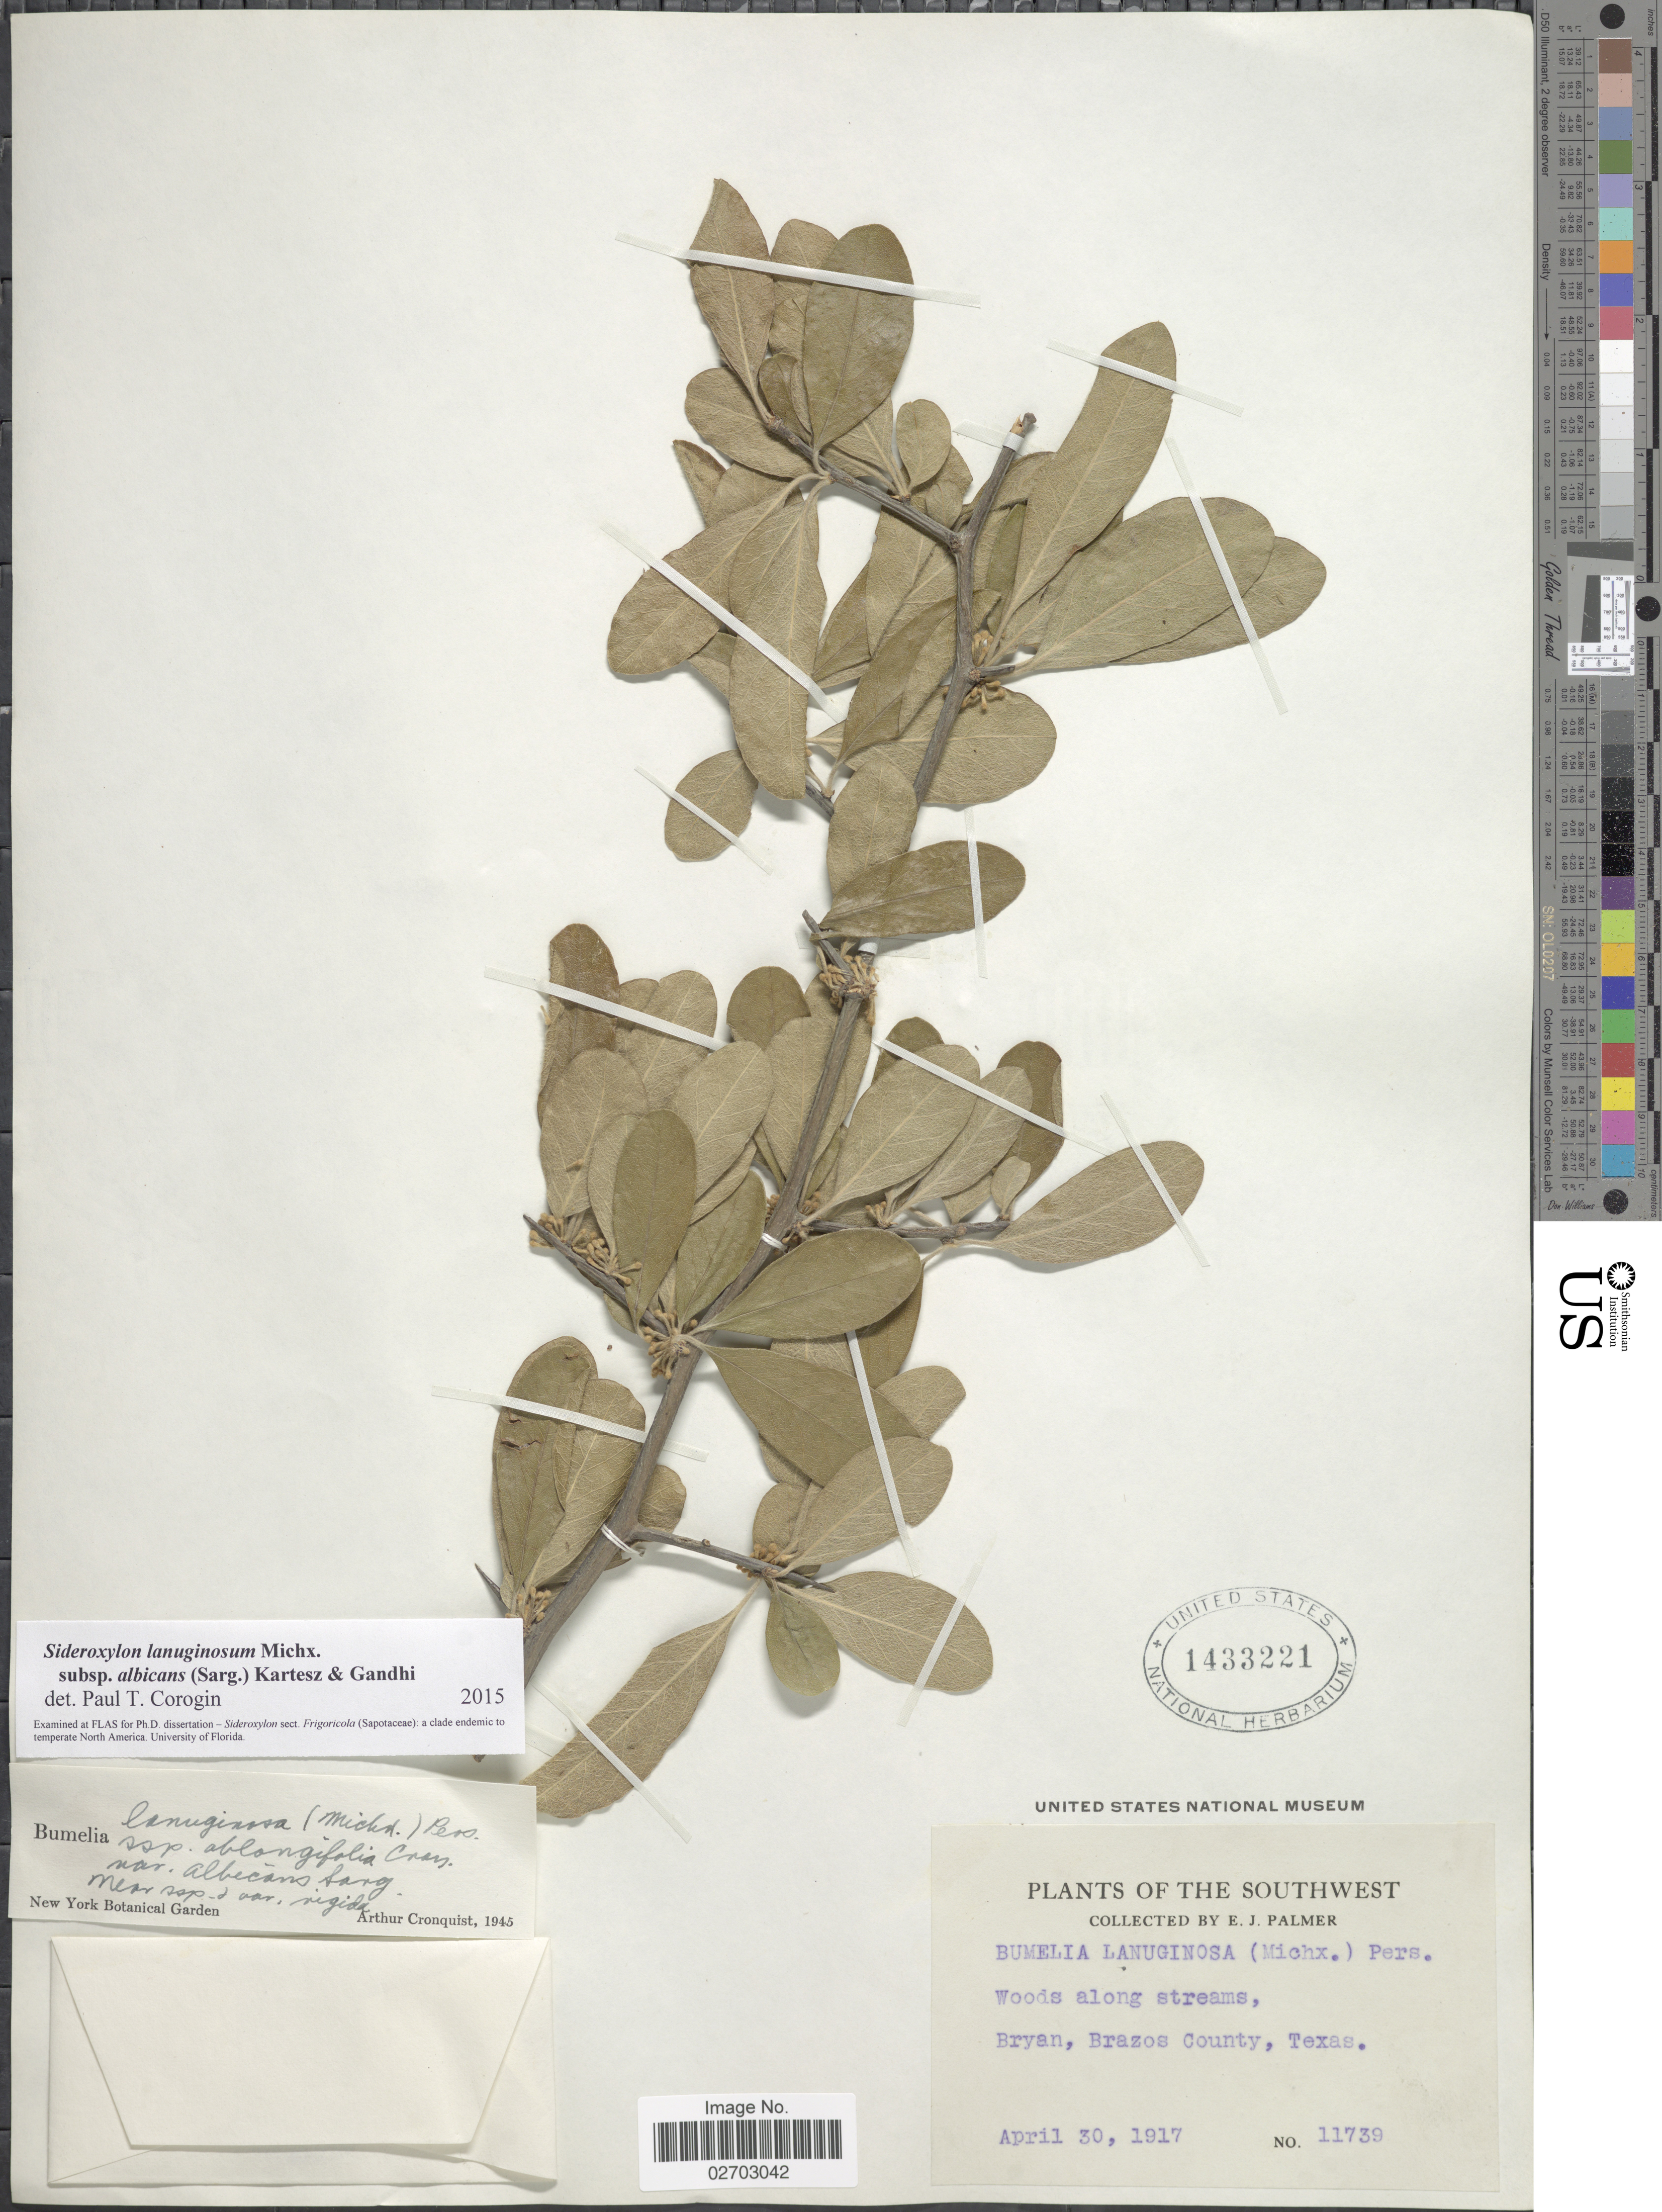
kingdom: Plantae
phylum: Tracheophyta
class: Magnoliopsida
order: Ericales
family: Sapotaceae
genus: Sideroxylon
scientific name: Sideroxylon lanuginosum subsp. albicans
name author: (Sarg.) Kartesz & Gandhi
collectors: E. J. Palmer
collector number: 11739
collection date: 1917-04-30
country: United States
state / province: Texas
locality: Southwest, Bryan, Brazos County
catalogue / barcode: US 1433221